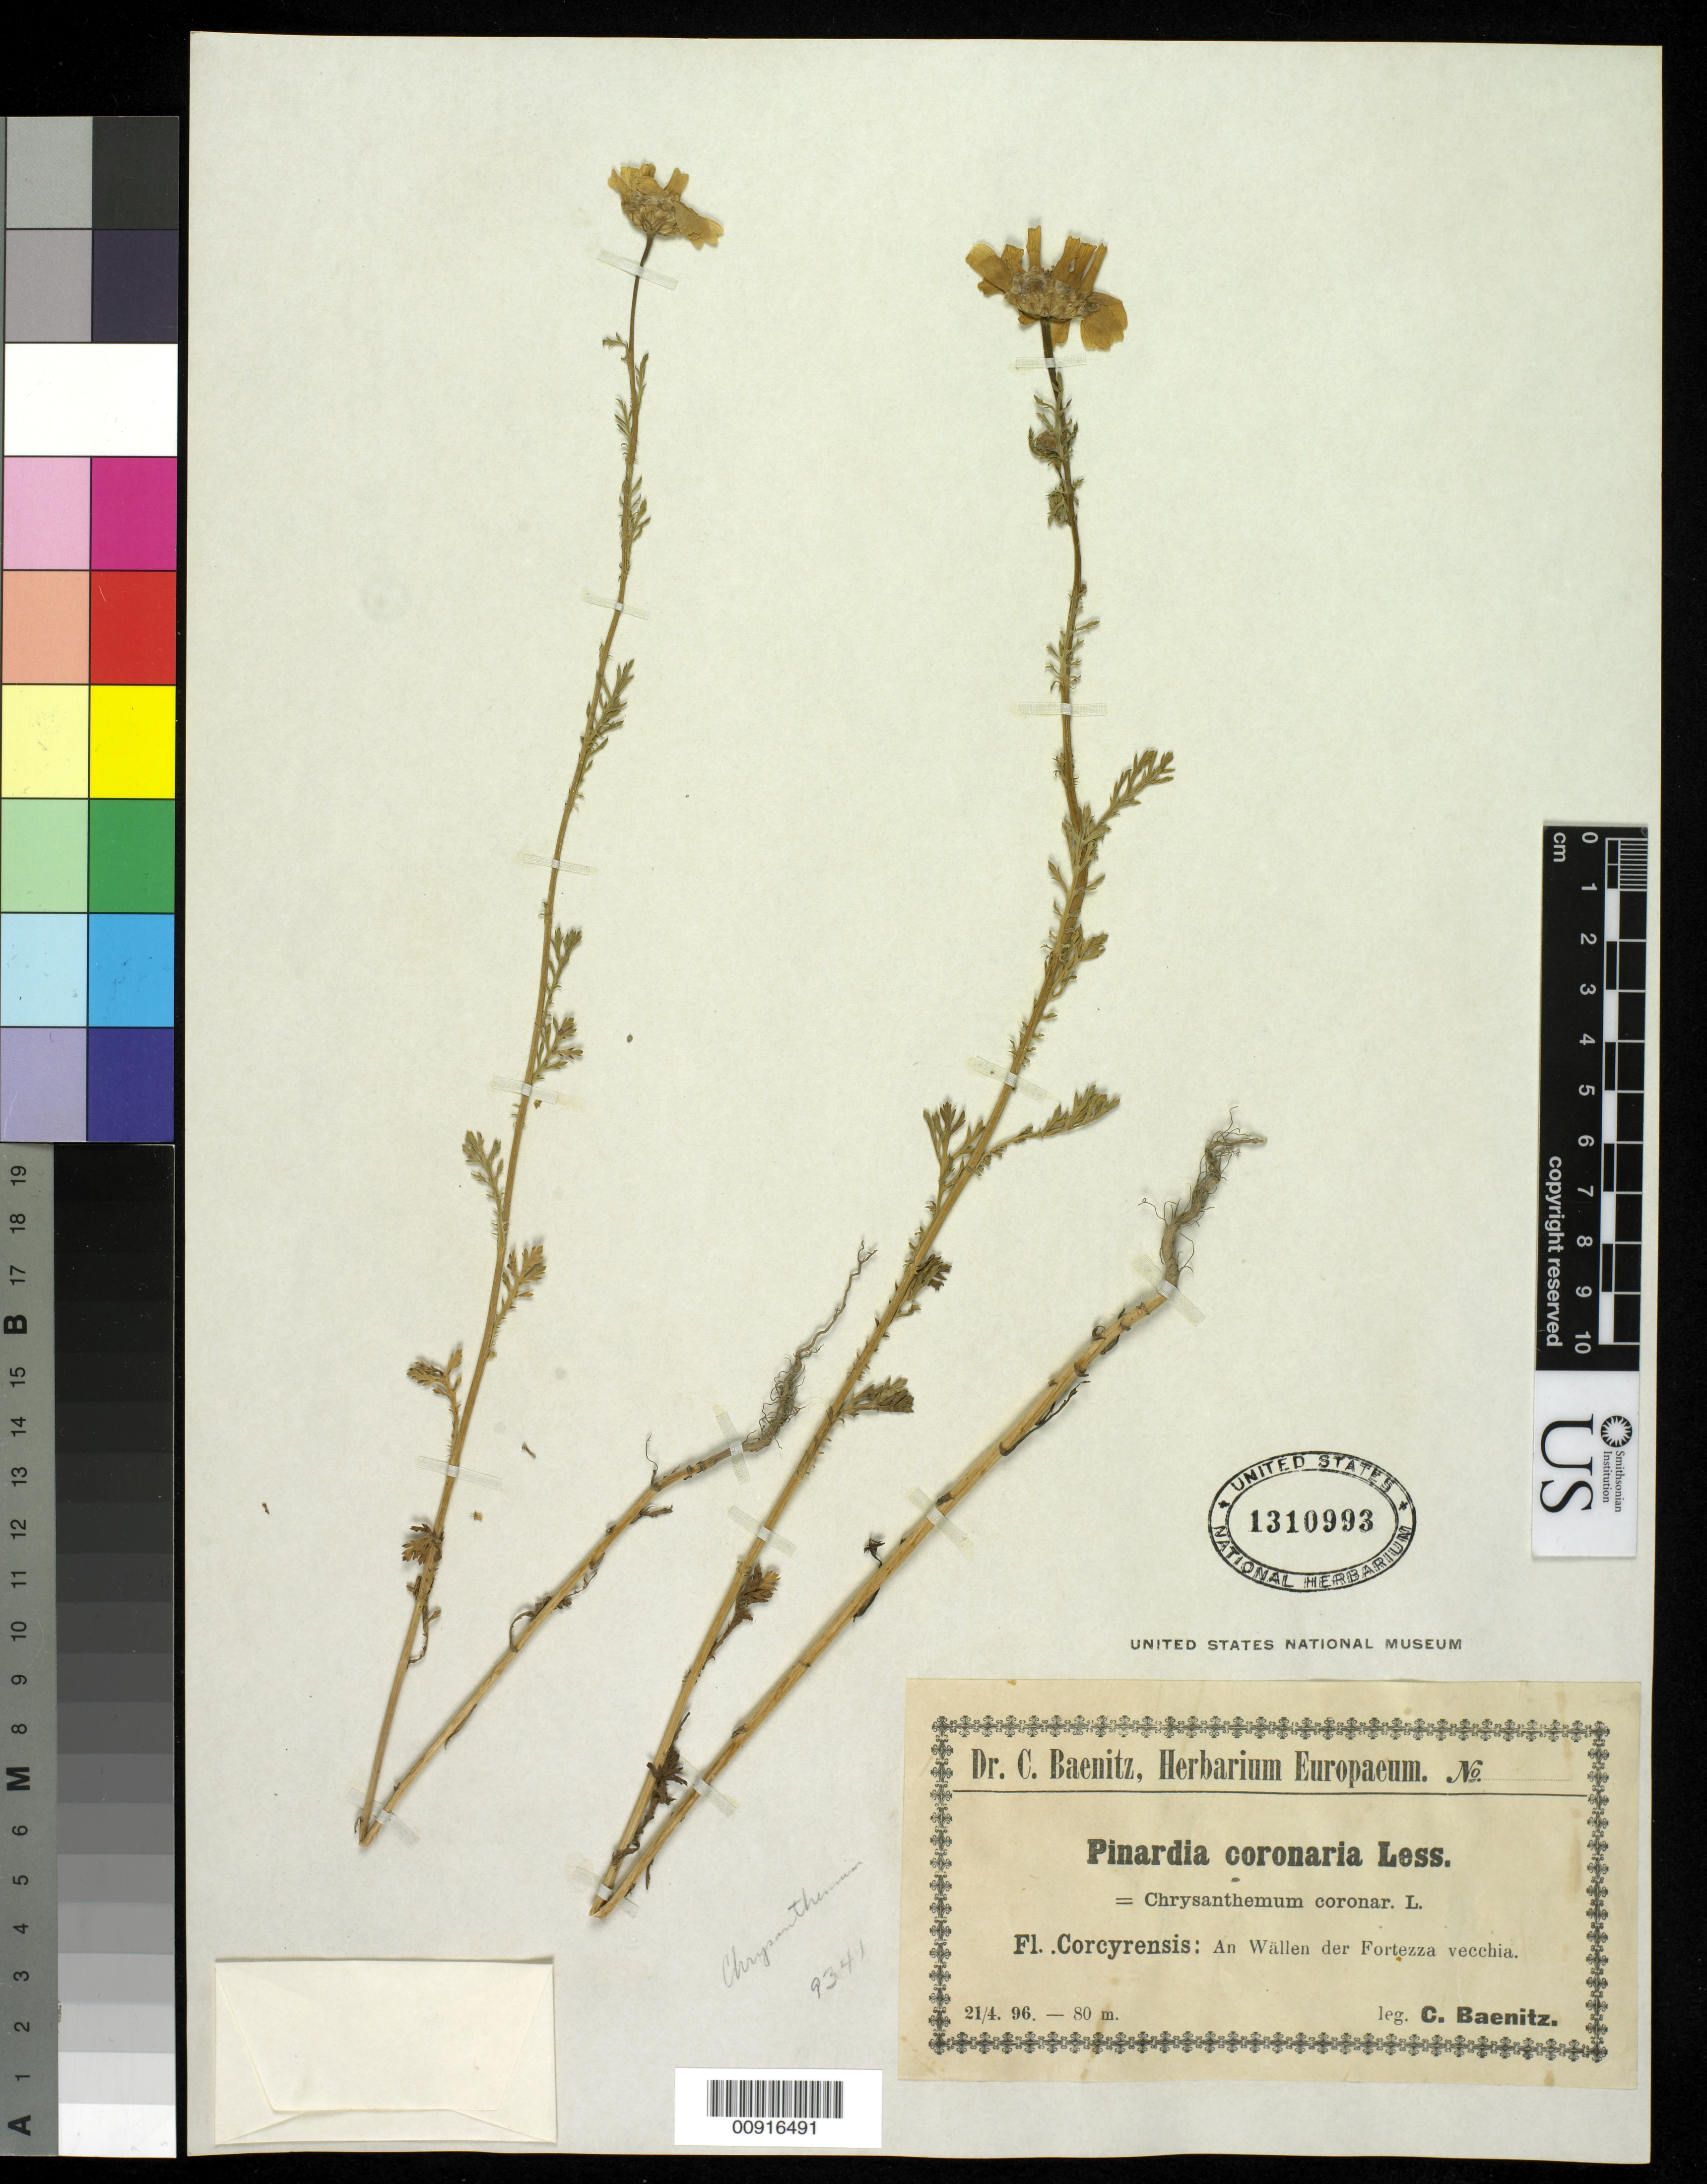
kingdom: Plantae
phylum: Tracheophyta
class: Magnoliopsida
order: Asterales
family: Asteraceae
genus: Chrysanthemum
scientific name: Chrysanthemum coronarium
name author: L.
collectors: C. G. Baenitz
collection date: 1896-04-21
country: Italy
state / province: Trentino-Alto Adige/Südtirol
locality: Fortezza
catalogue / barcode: US 1310993